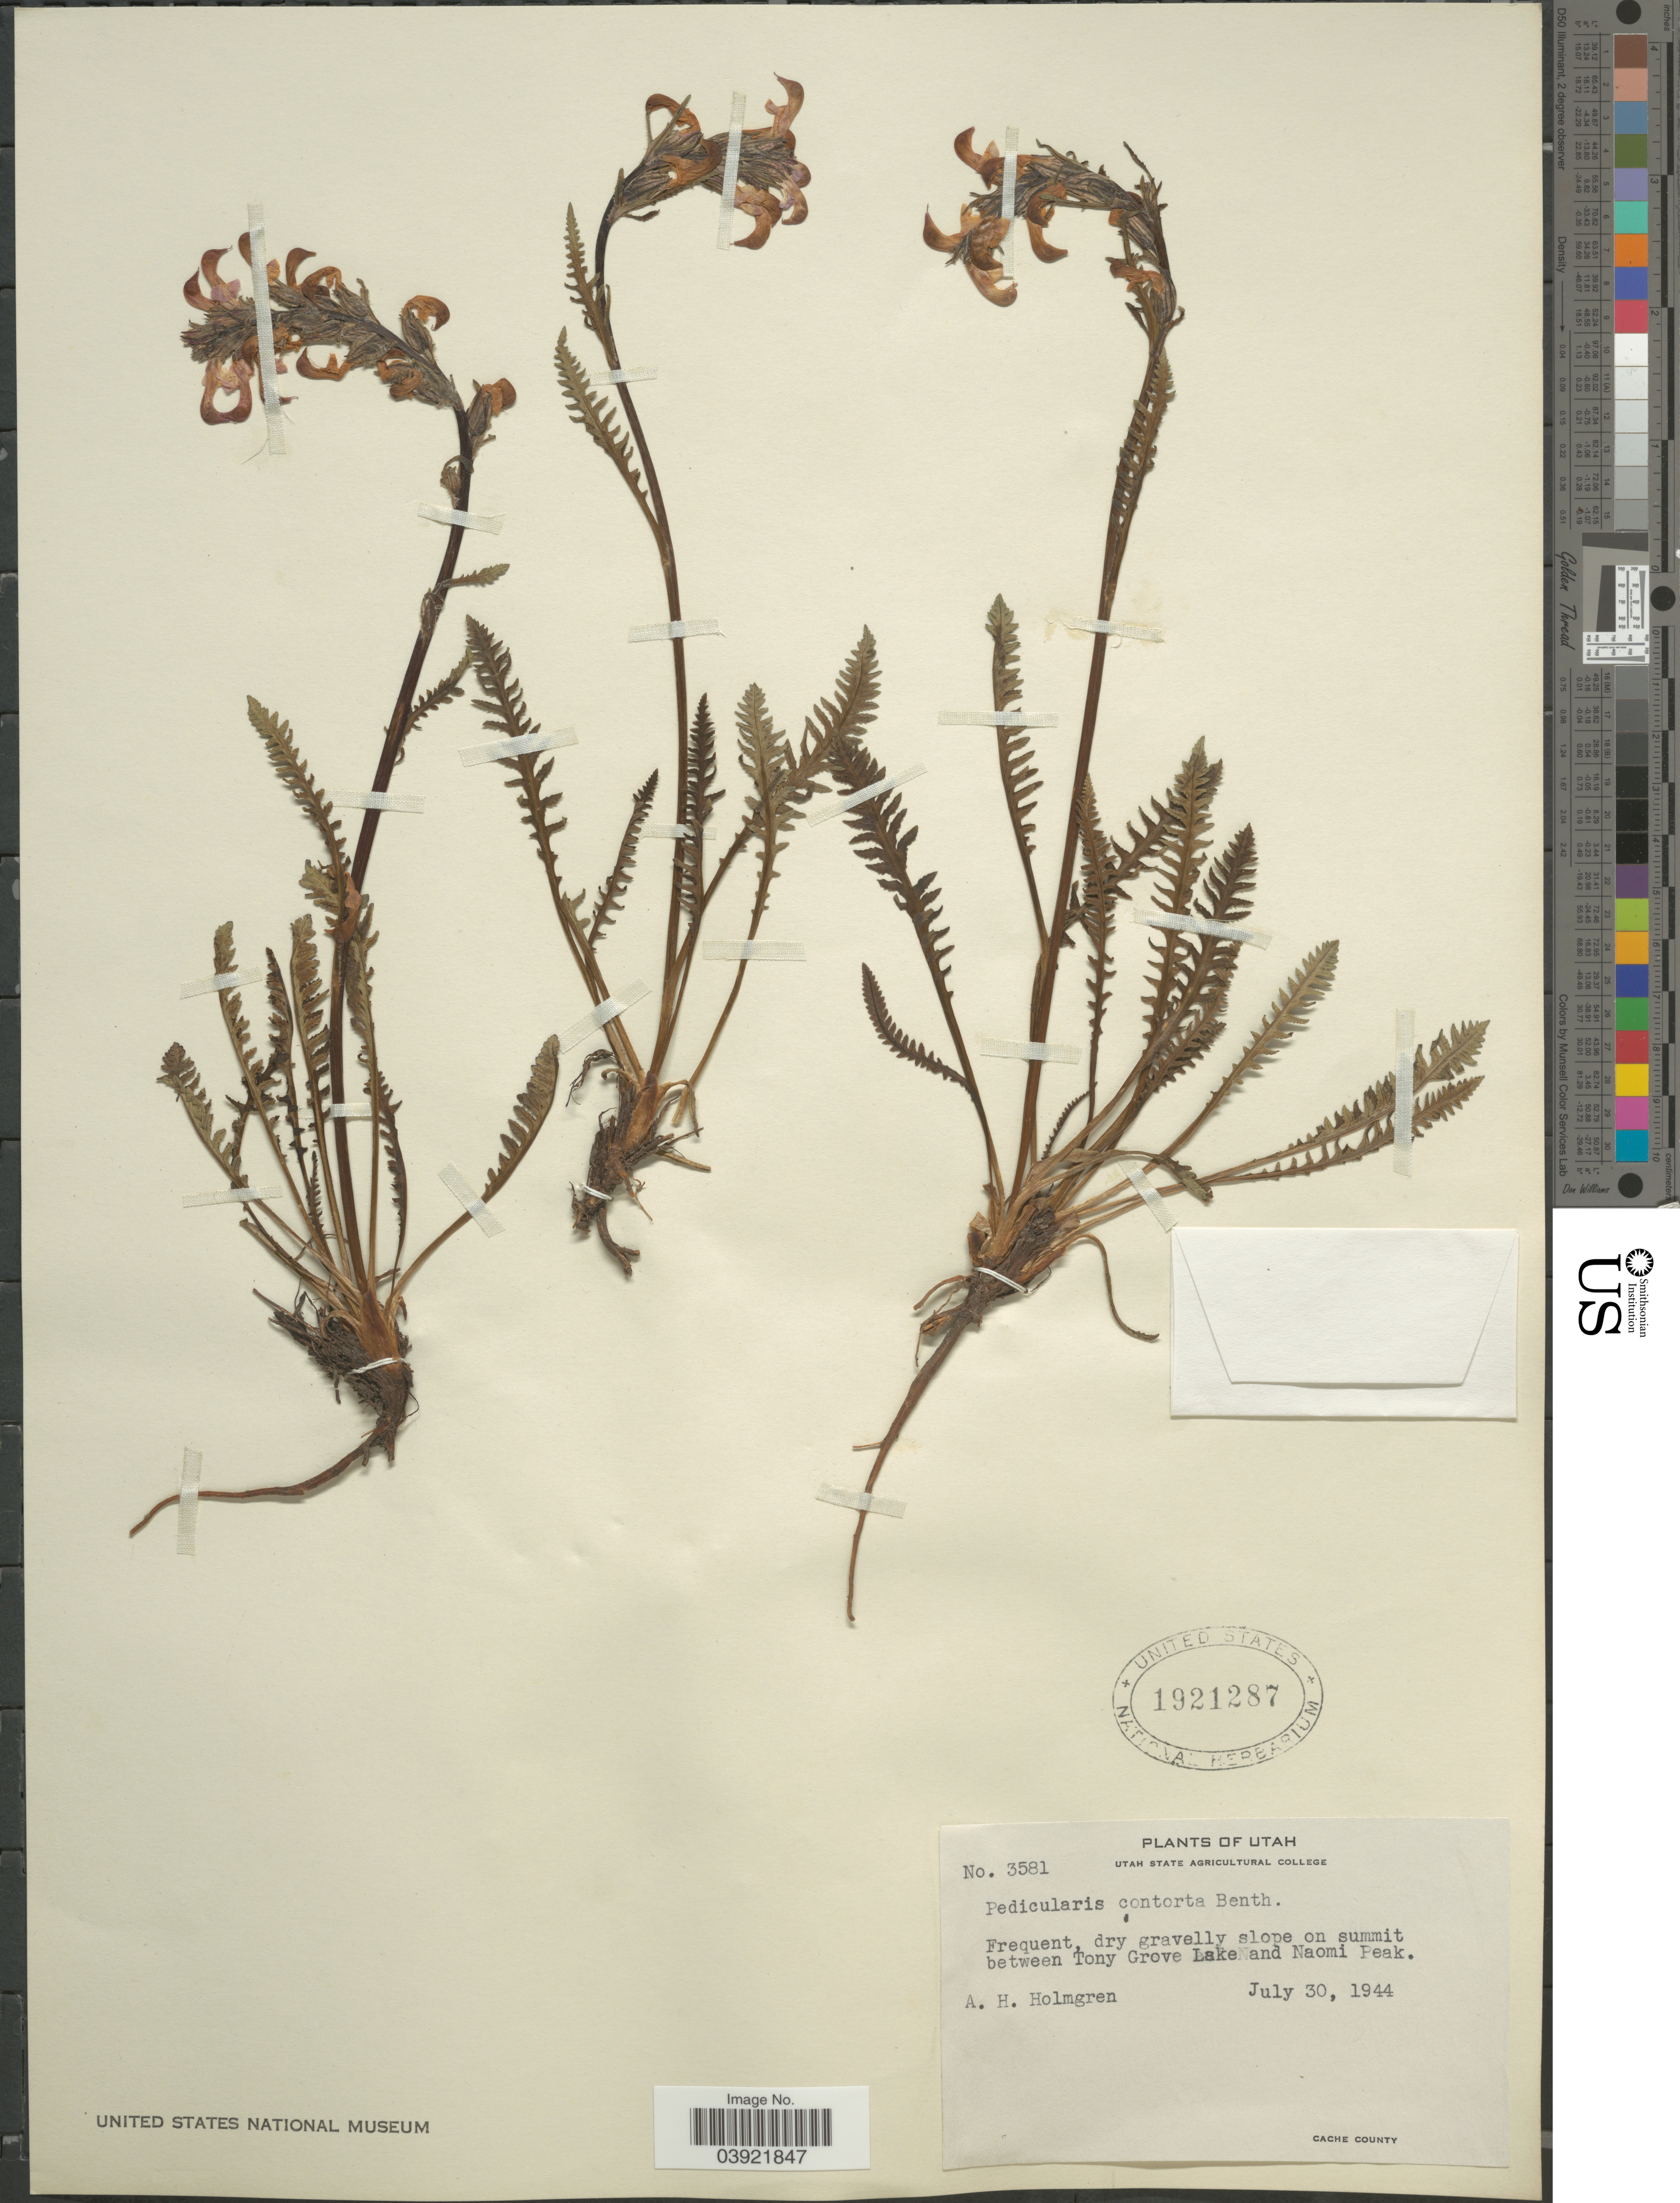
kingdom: Plantae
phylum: Tracheophyta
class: Magnoliopsida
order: Lamiales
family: Orobanchaceae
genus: Pedicularis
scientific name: Pedicularis contorta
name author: Benth.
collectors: A. H. Holmgren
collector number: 3581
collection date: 1944-07-30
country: United States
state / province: Utah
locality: Dry gravelly slope on summit between Tony Grove Lake and Naomi Peak.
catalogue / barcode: US 1921287